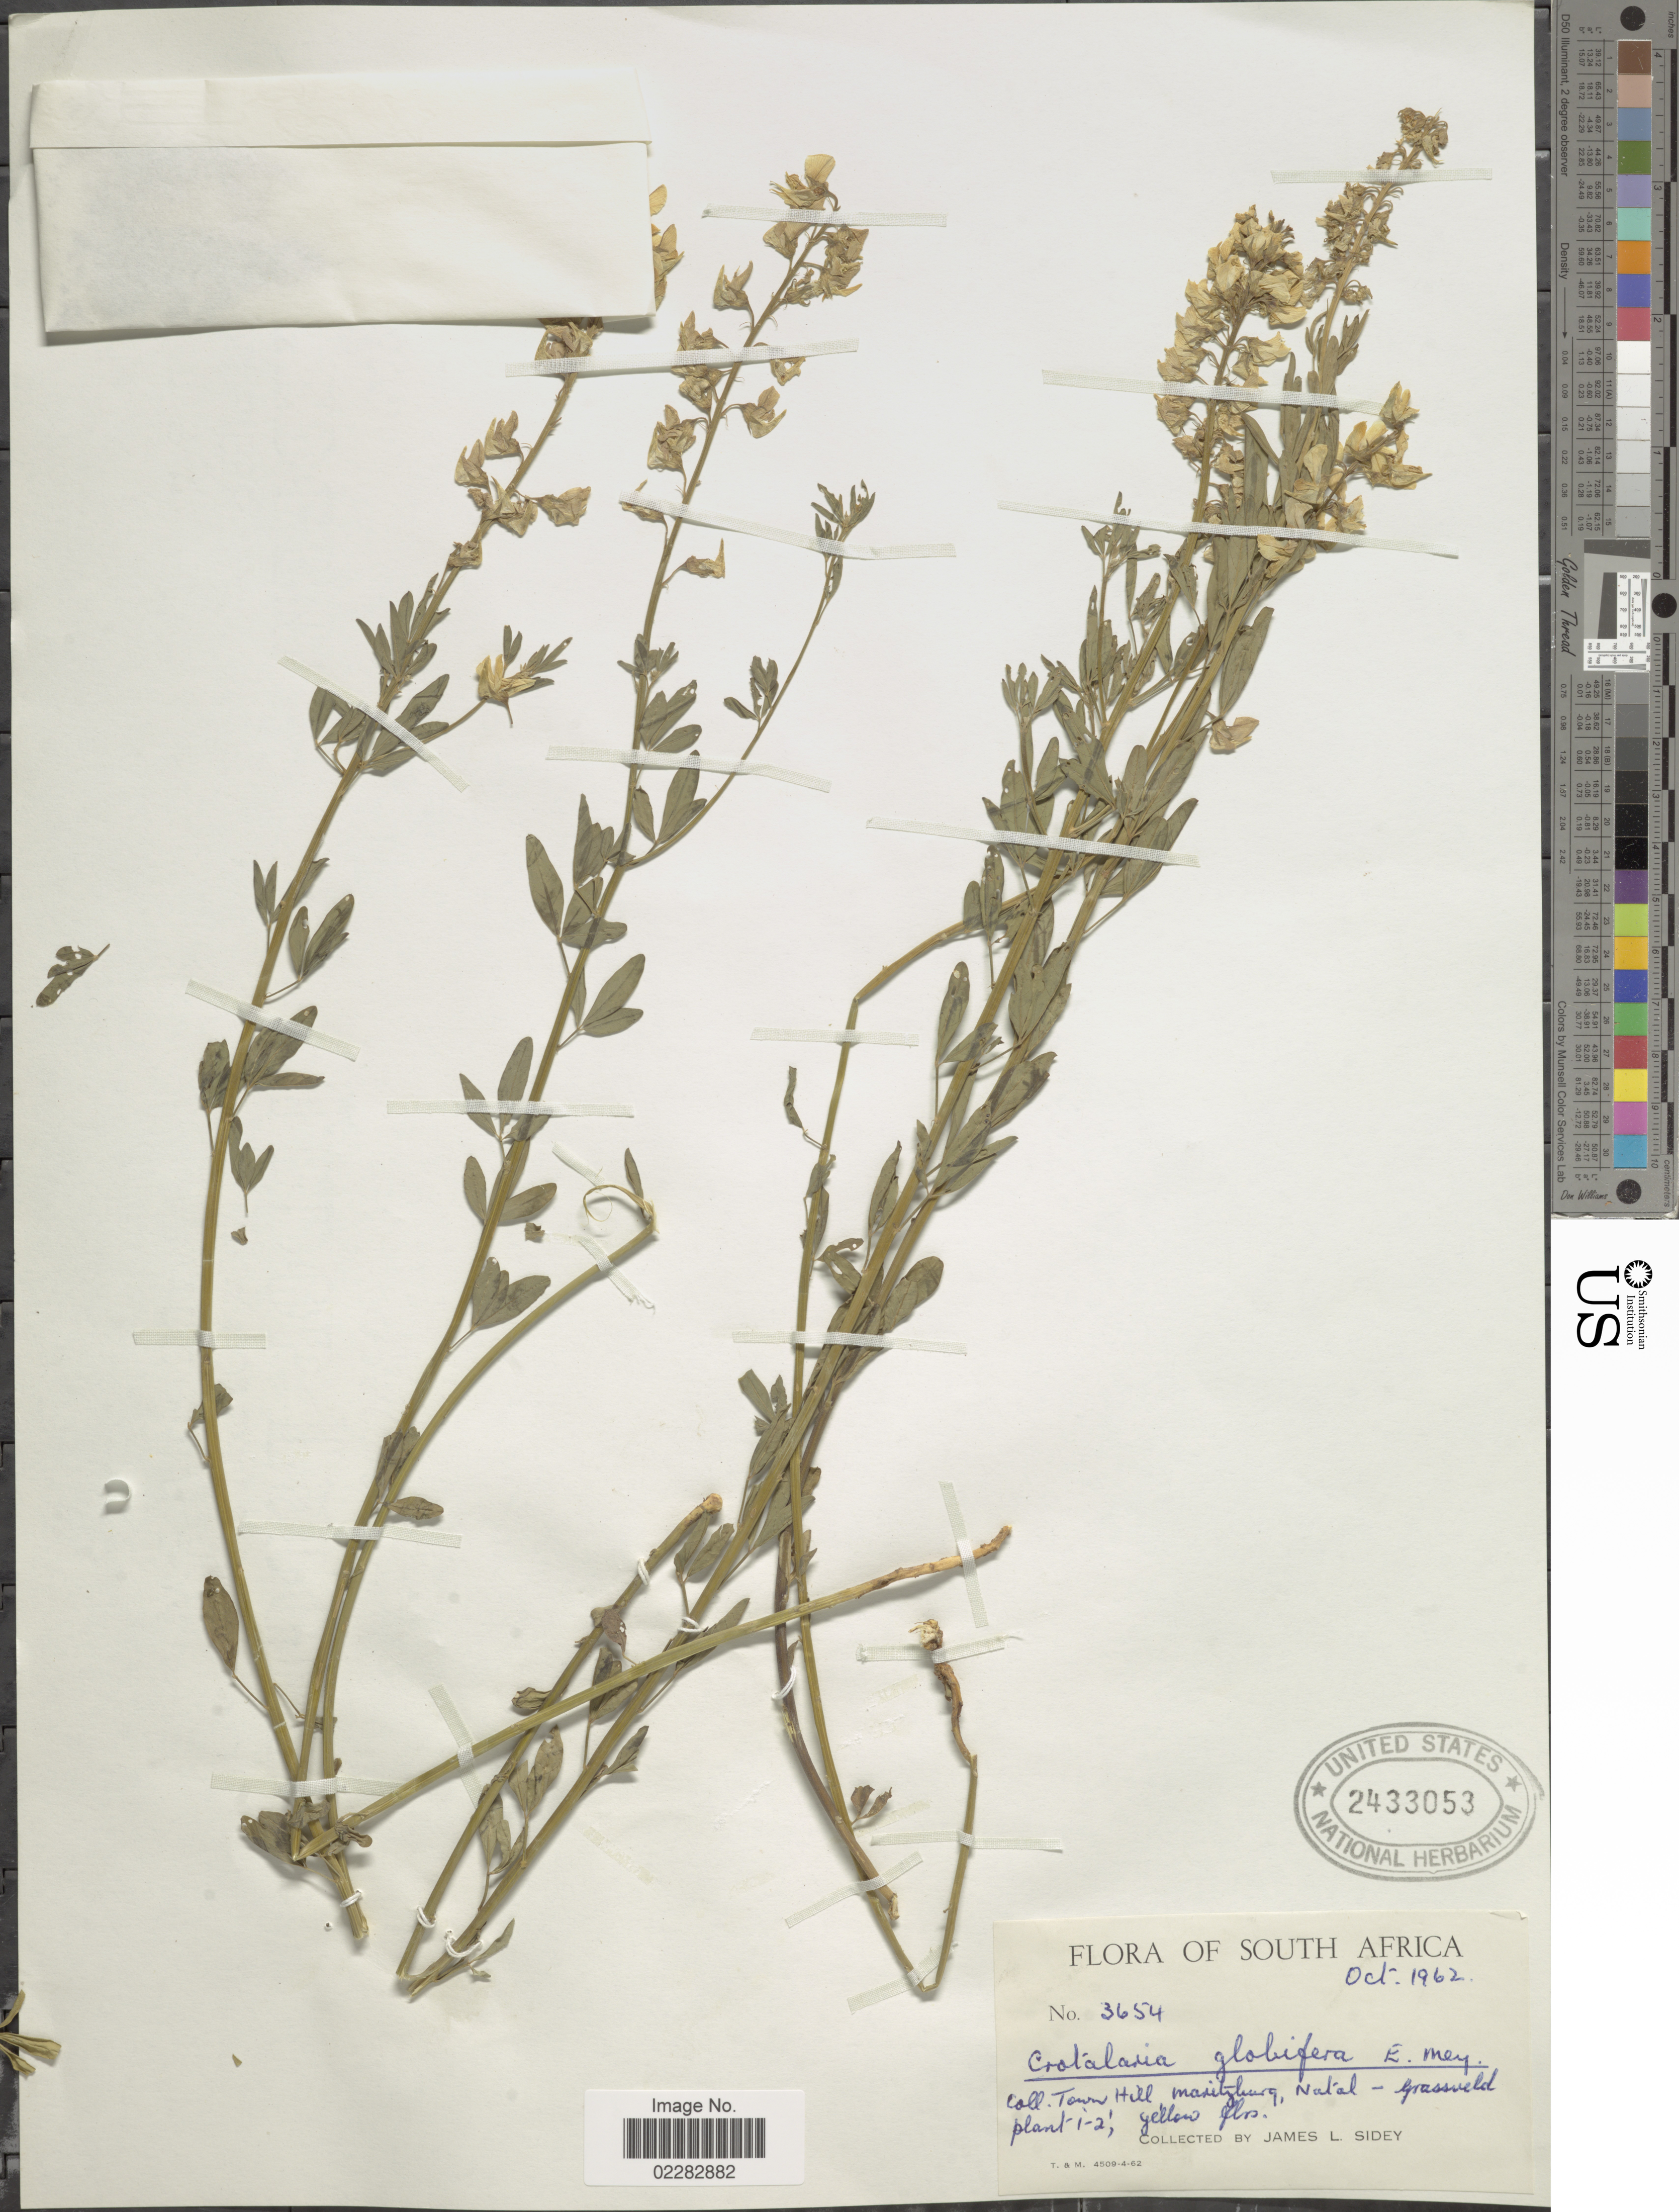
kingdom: Plantae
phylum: Tracheophyta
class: Magnoliopsida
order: Fabales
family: Fabaceae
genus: Crotalaria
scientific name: Crotalaria globifera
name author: E. Mey.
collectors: J. L. Sidey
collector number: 3654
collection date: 1962-10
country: South Africa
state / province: KwaZulu-Natal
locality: Town Hill, maritzburg, Natal.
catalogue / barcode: US 2433053